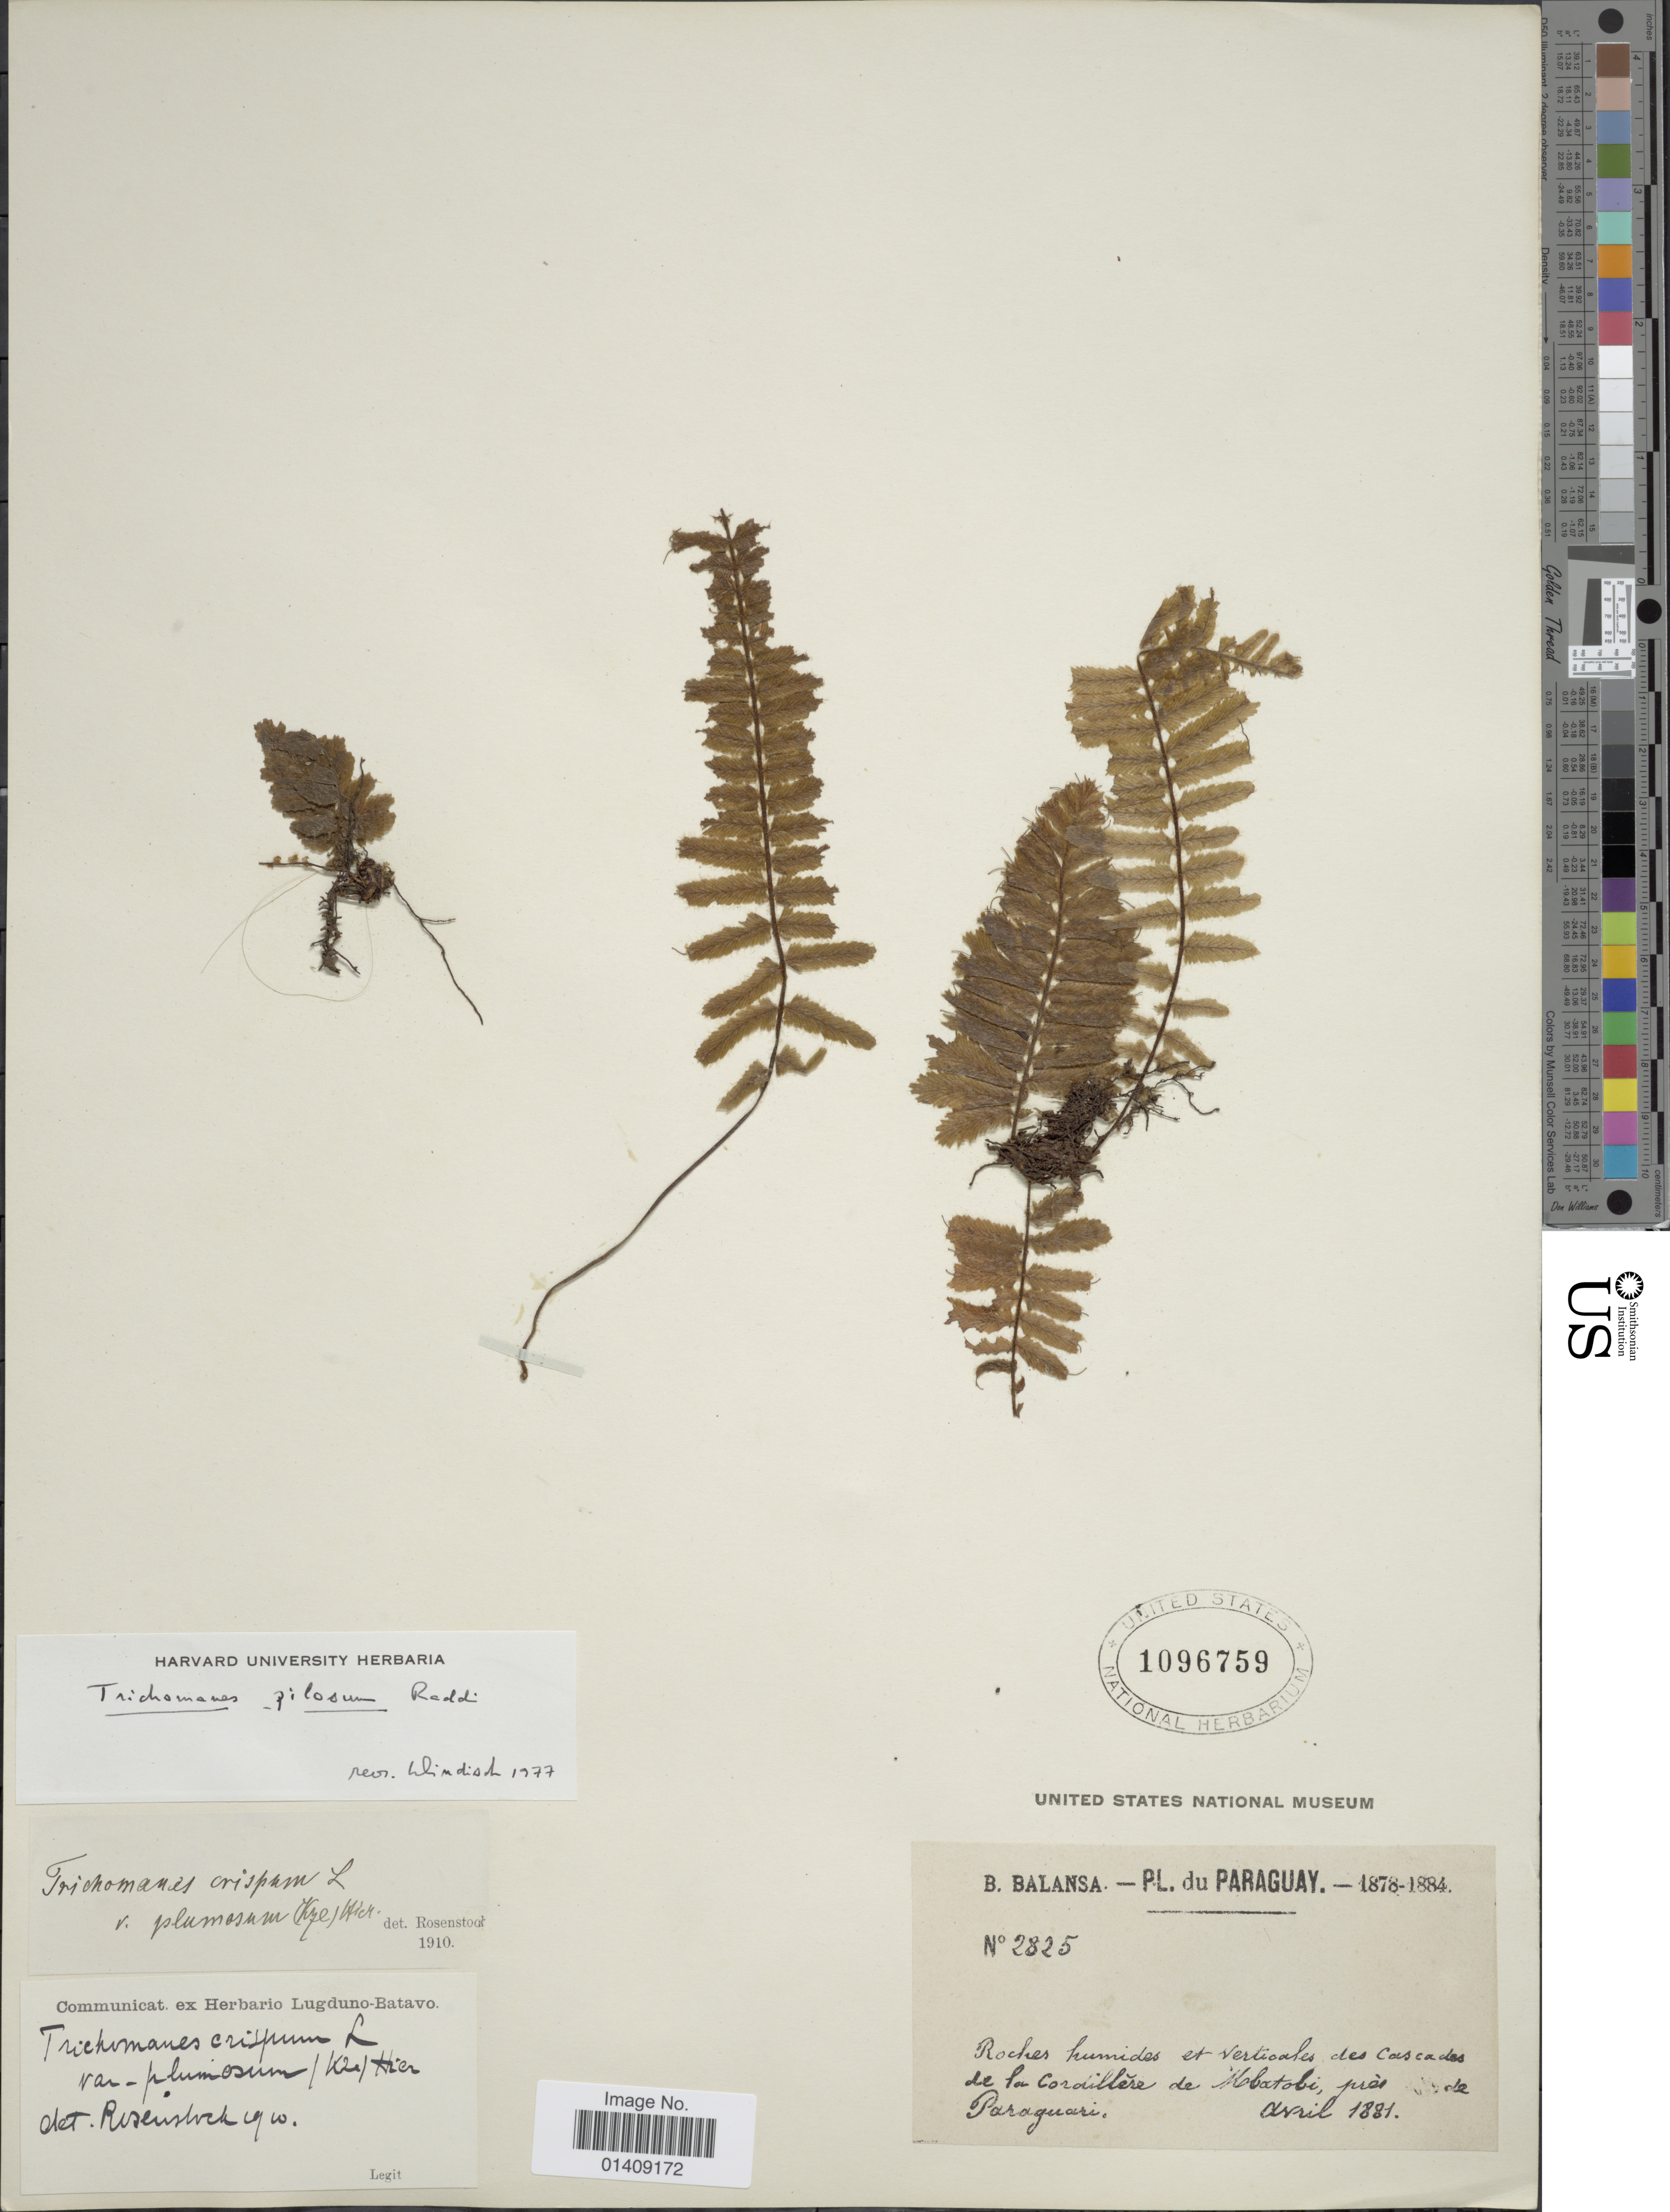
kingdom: Plantae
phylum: Tracheophyta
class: Polypodiopsida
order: Hymenophyllales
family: Hymenophyllaceae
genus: Trichomanes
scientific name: Trichomanes pilosum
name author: Raddi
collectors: B. Balansa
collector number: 2825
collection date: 1881-04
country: Paraguay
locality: Roches humides et verticales des Cascados de la Cordillera de Mbatobi pres de Paraguari.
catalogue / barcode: US 1096759